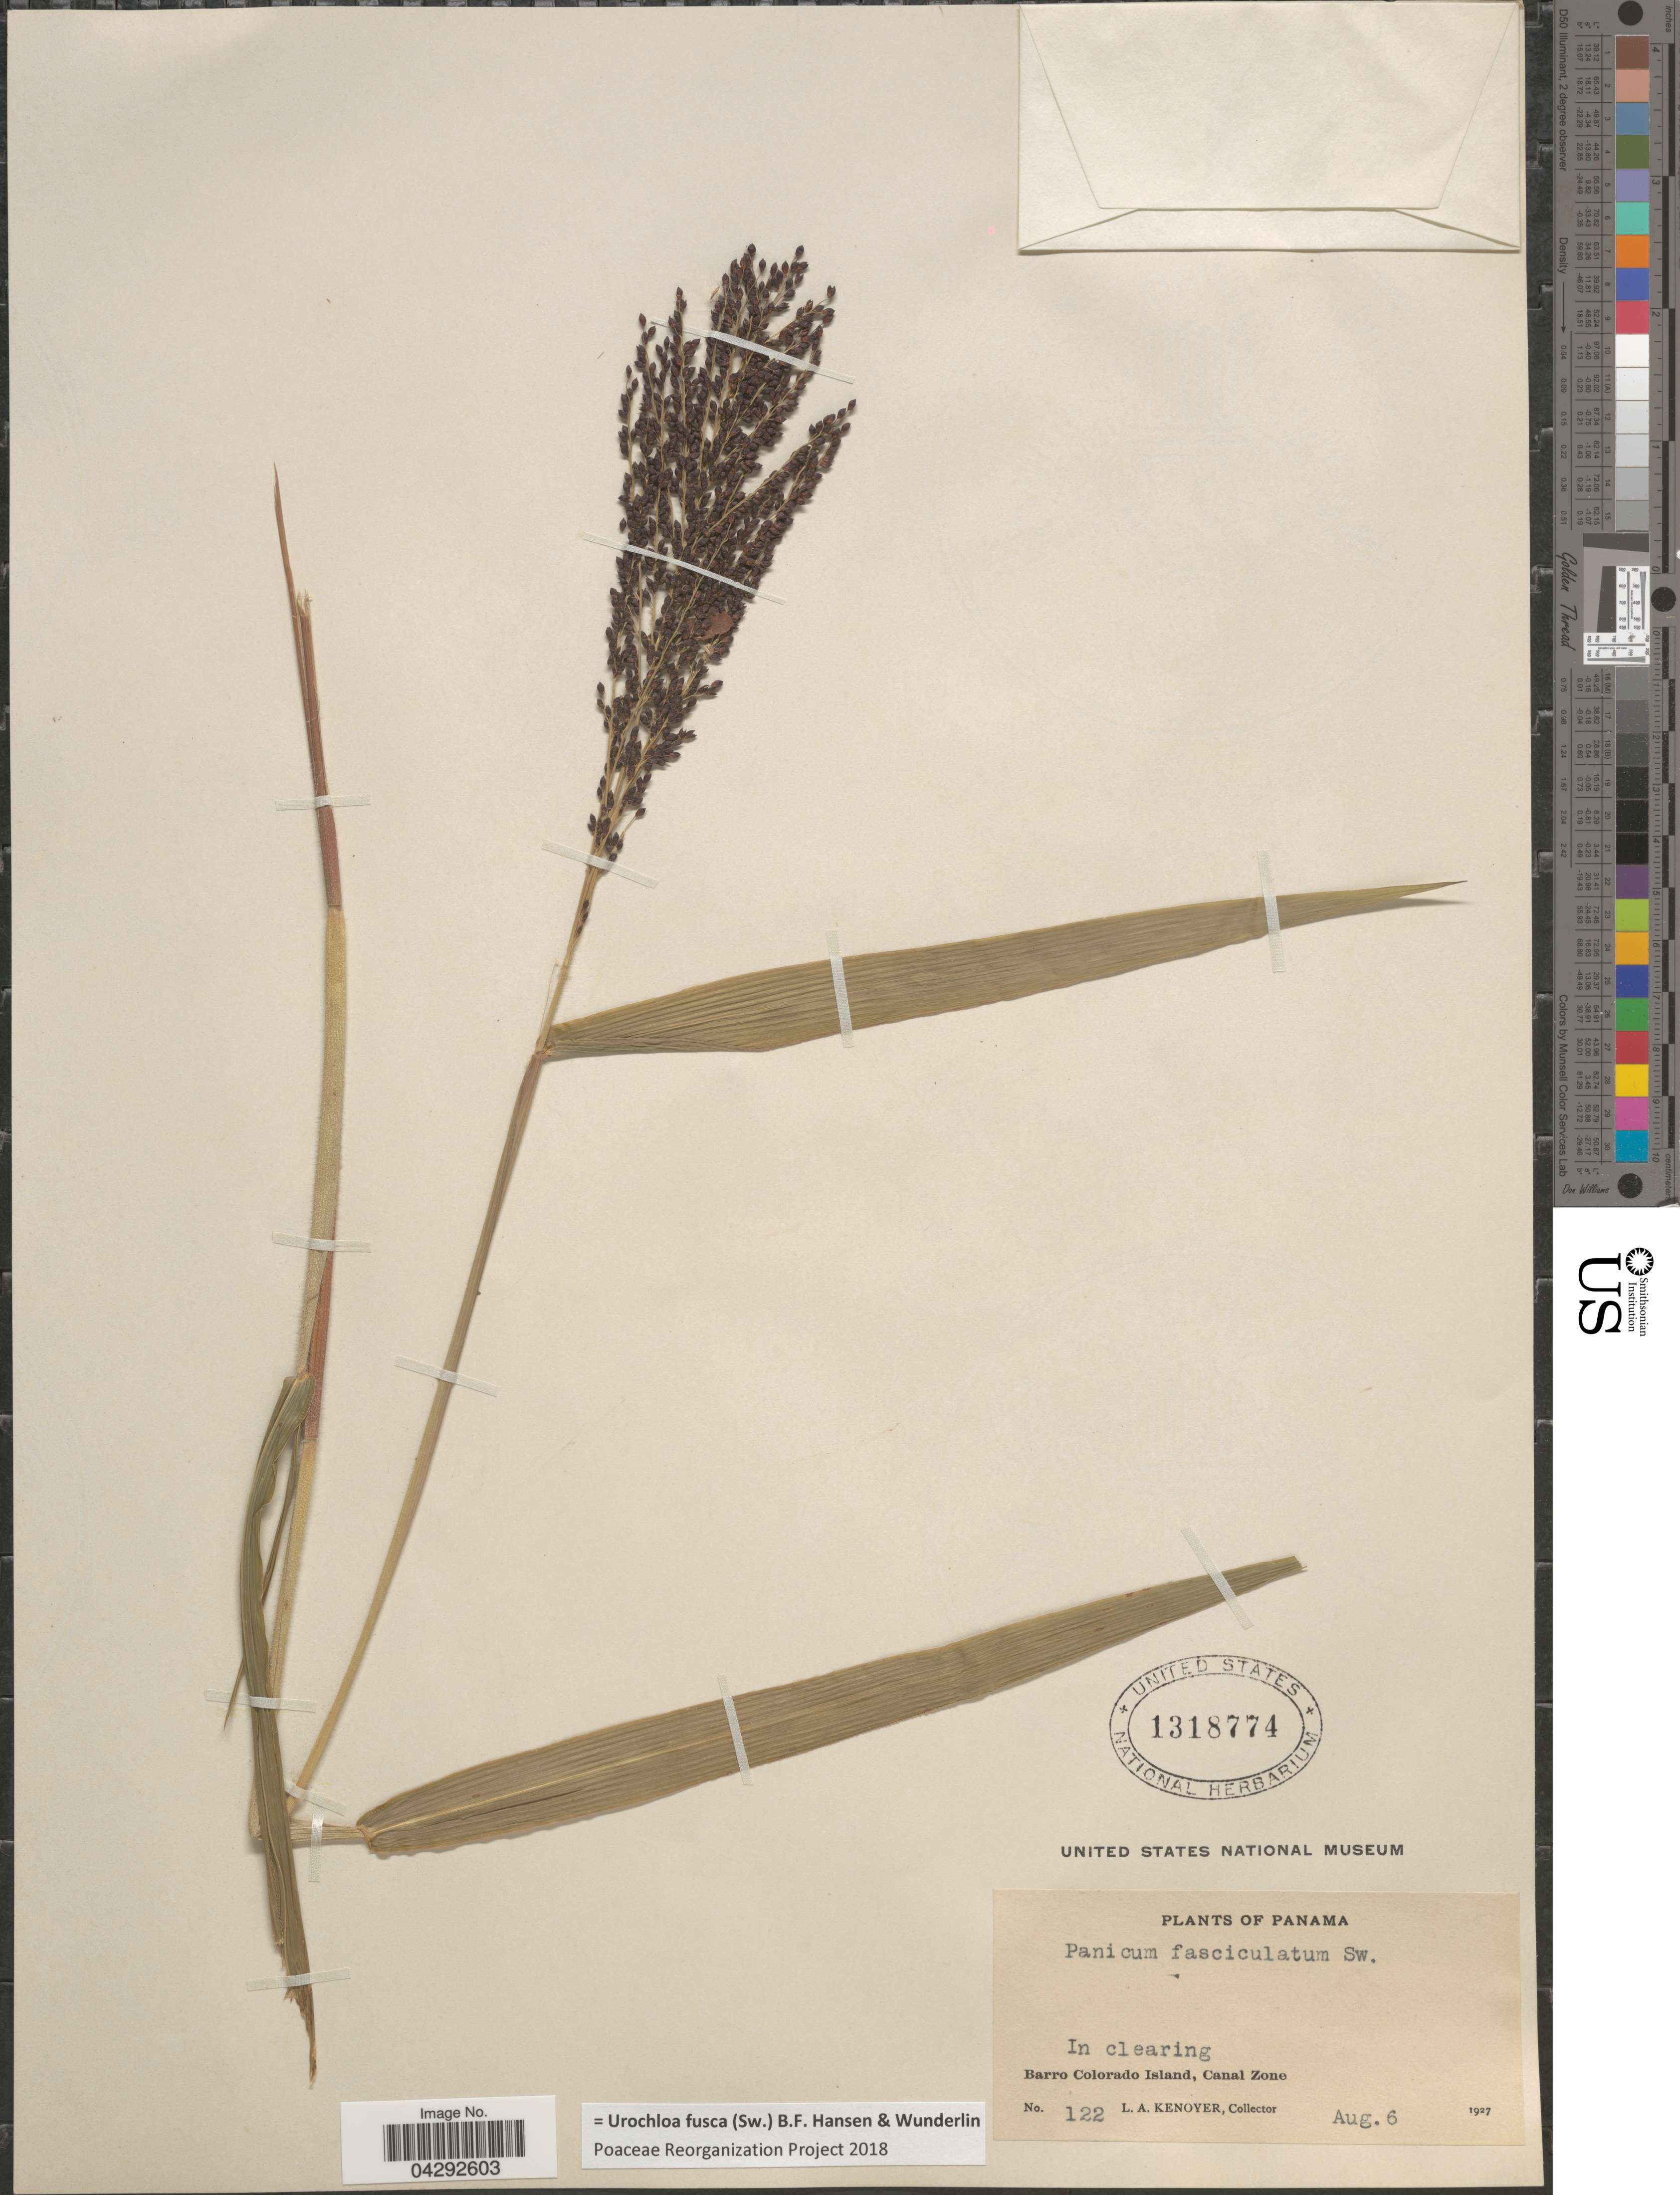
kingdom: Plantae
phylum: Tracheophyta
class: Liliopsida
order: Poales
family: Poaceae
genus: Urochloa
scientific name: Urochloa fusca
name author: (Sw.) B.F. Hansen & Wunderlin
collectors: L. A. Kenoyer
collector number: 122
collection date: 1927-08-06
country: Panama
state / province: Colón / Panamá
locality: In clearing. Barro Colorado Island, Canal Zone.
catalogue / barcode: US 1318774